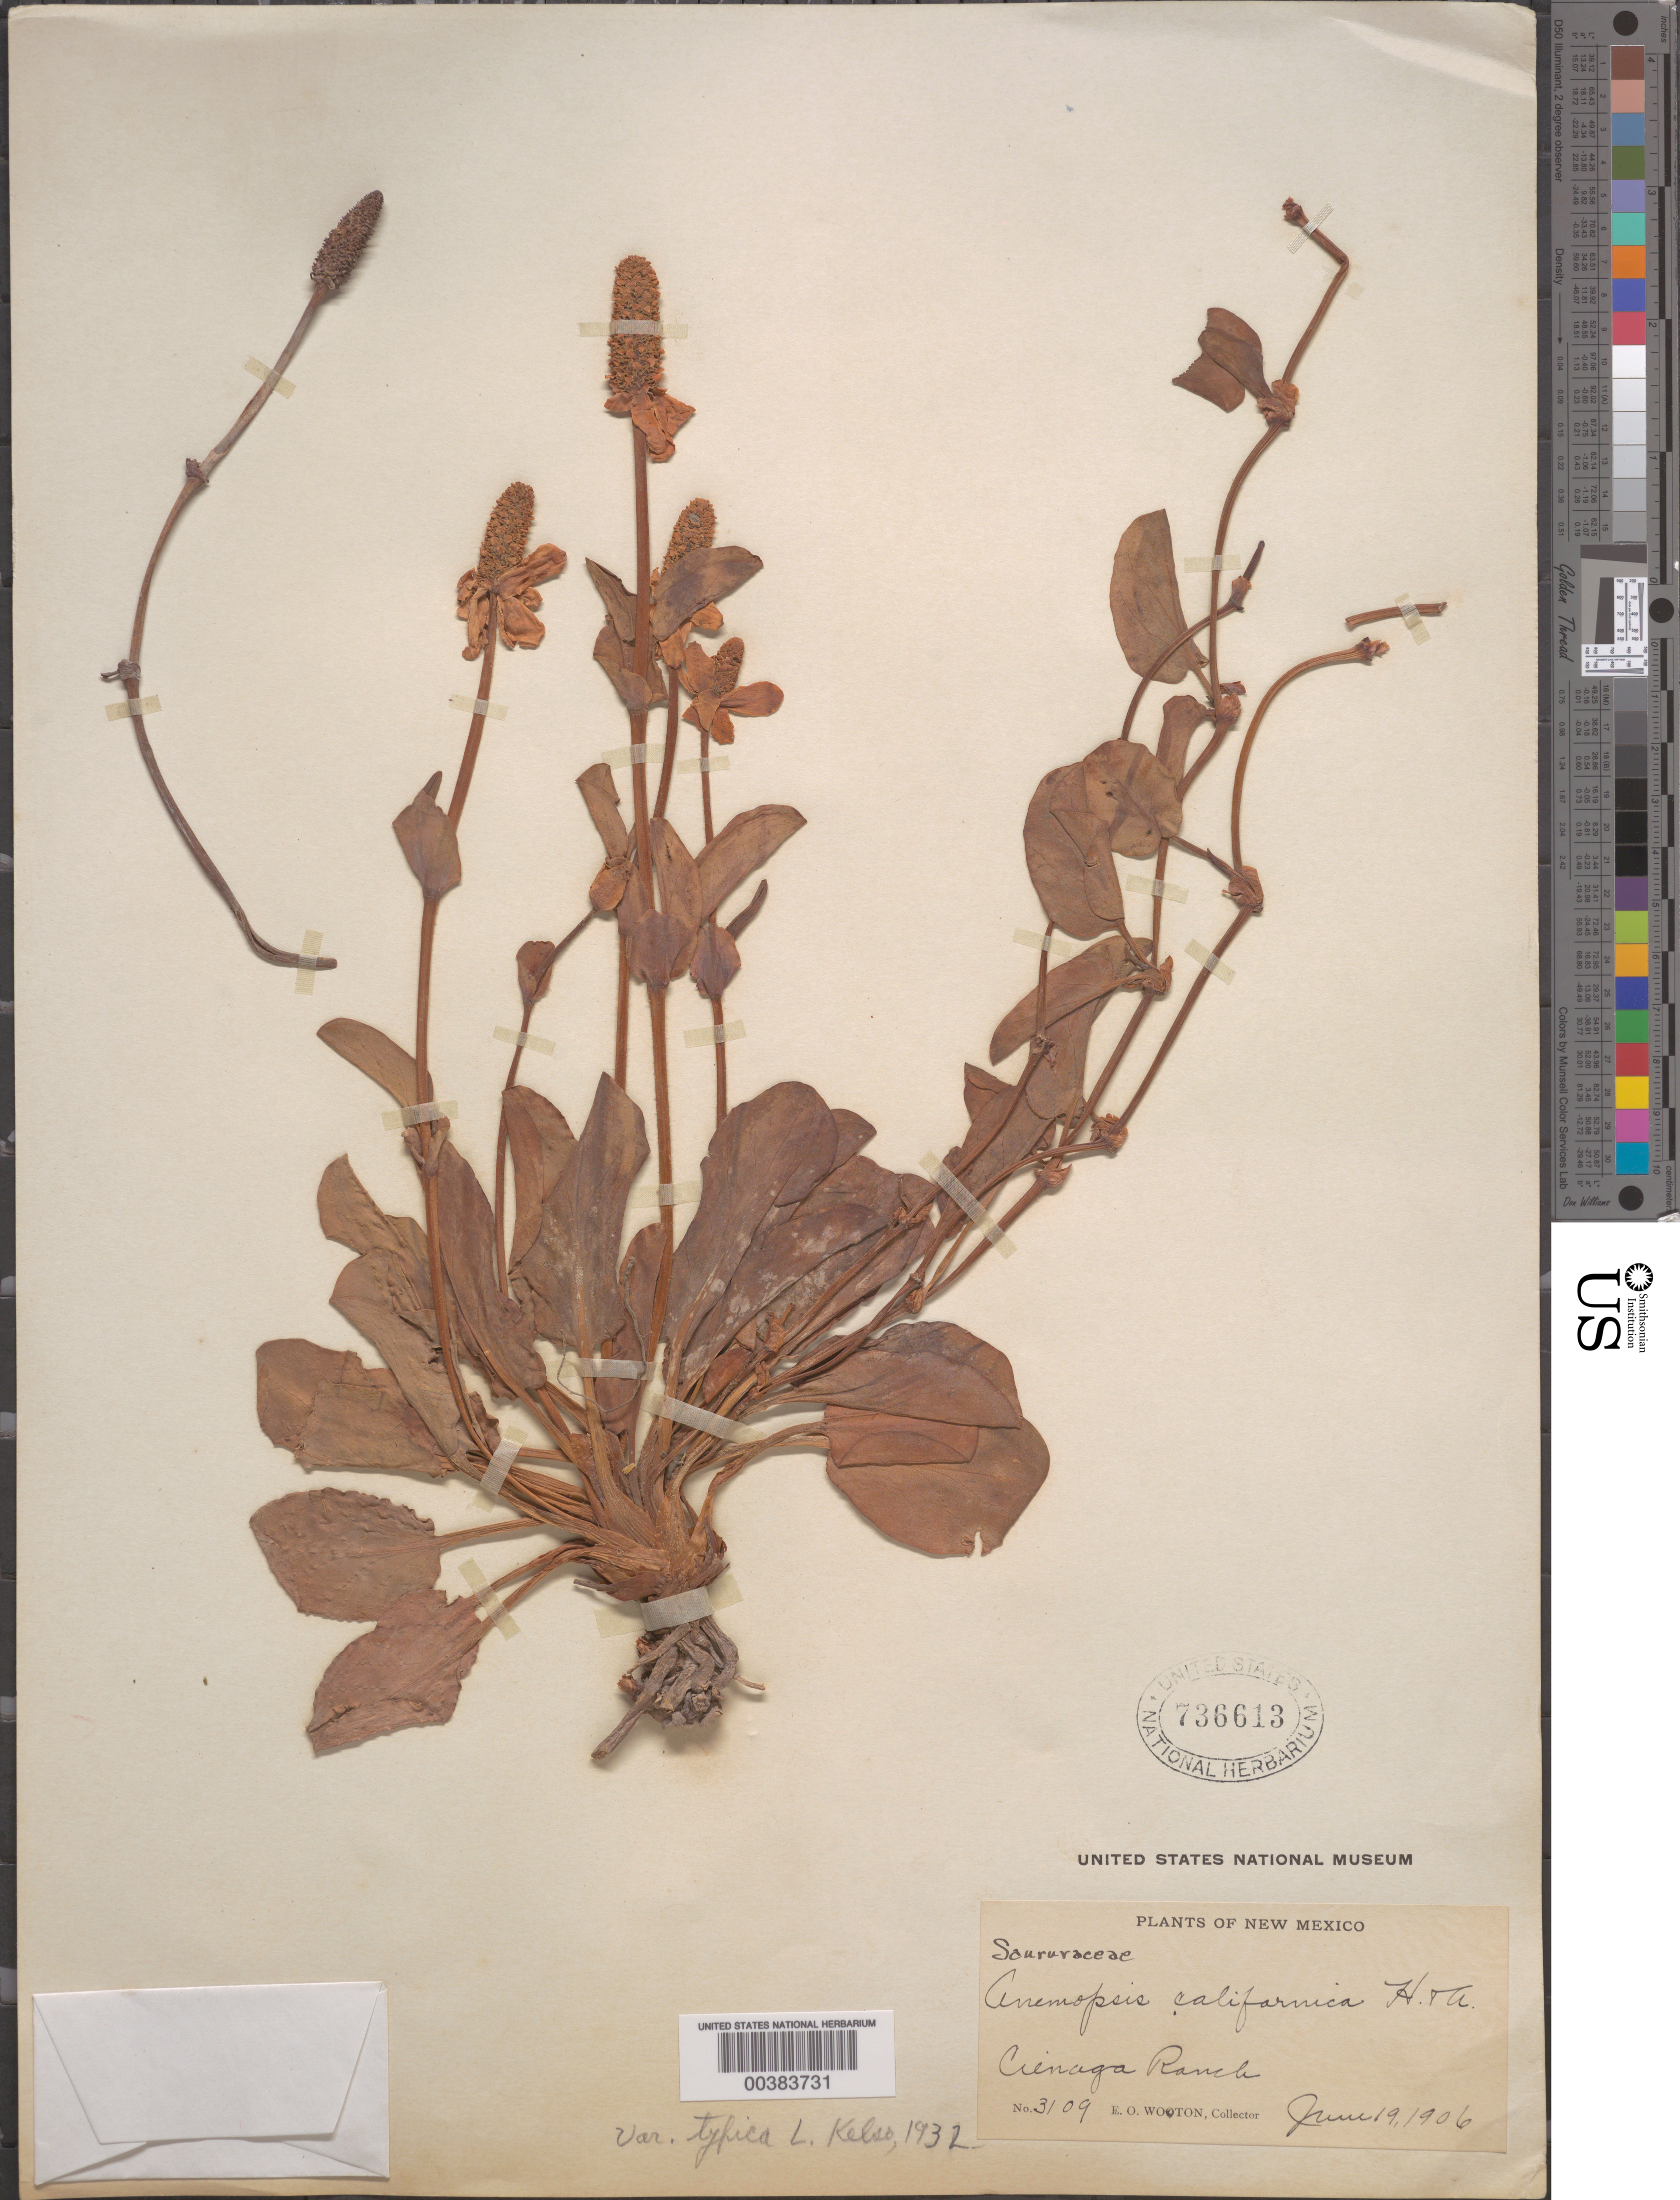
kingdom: Plantae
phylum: Tracheophyta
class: Magnoliopsida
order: Piperales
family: Saururaceae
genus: Anemopsis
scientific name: Anemopsis californica var. typica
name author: Kelso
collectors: E. O. Wooton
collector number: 3109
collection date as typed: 19 Jun 1906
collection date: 1906-06-19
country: United States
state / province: New Mexico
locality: Cienaga ranch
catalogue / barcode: US 736613